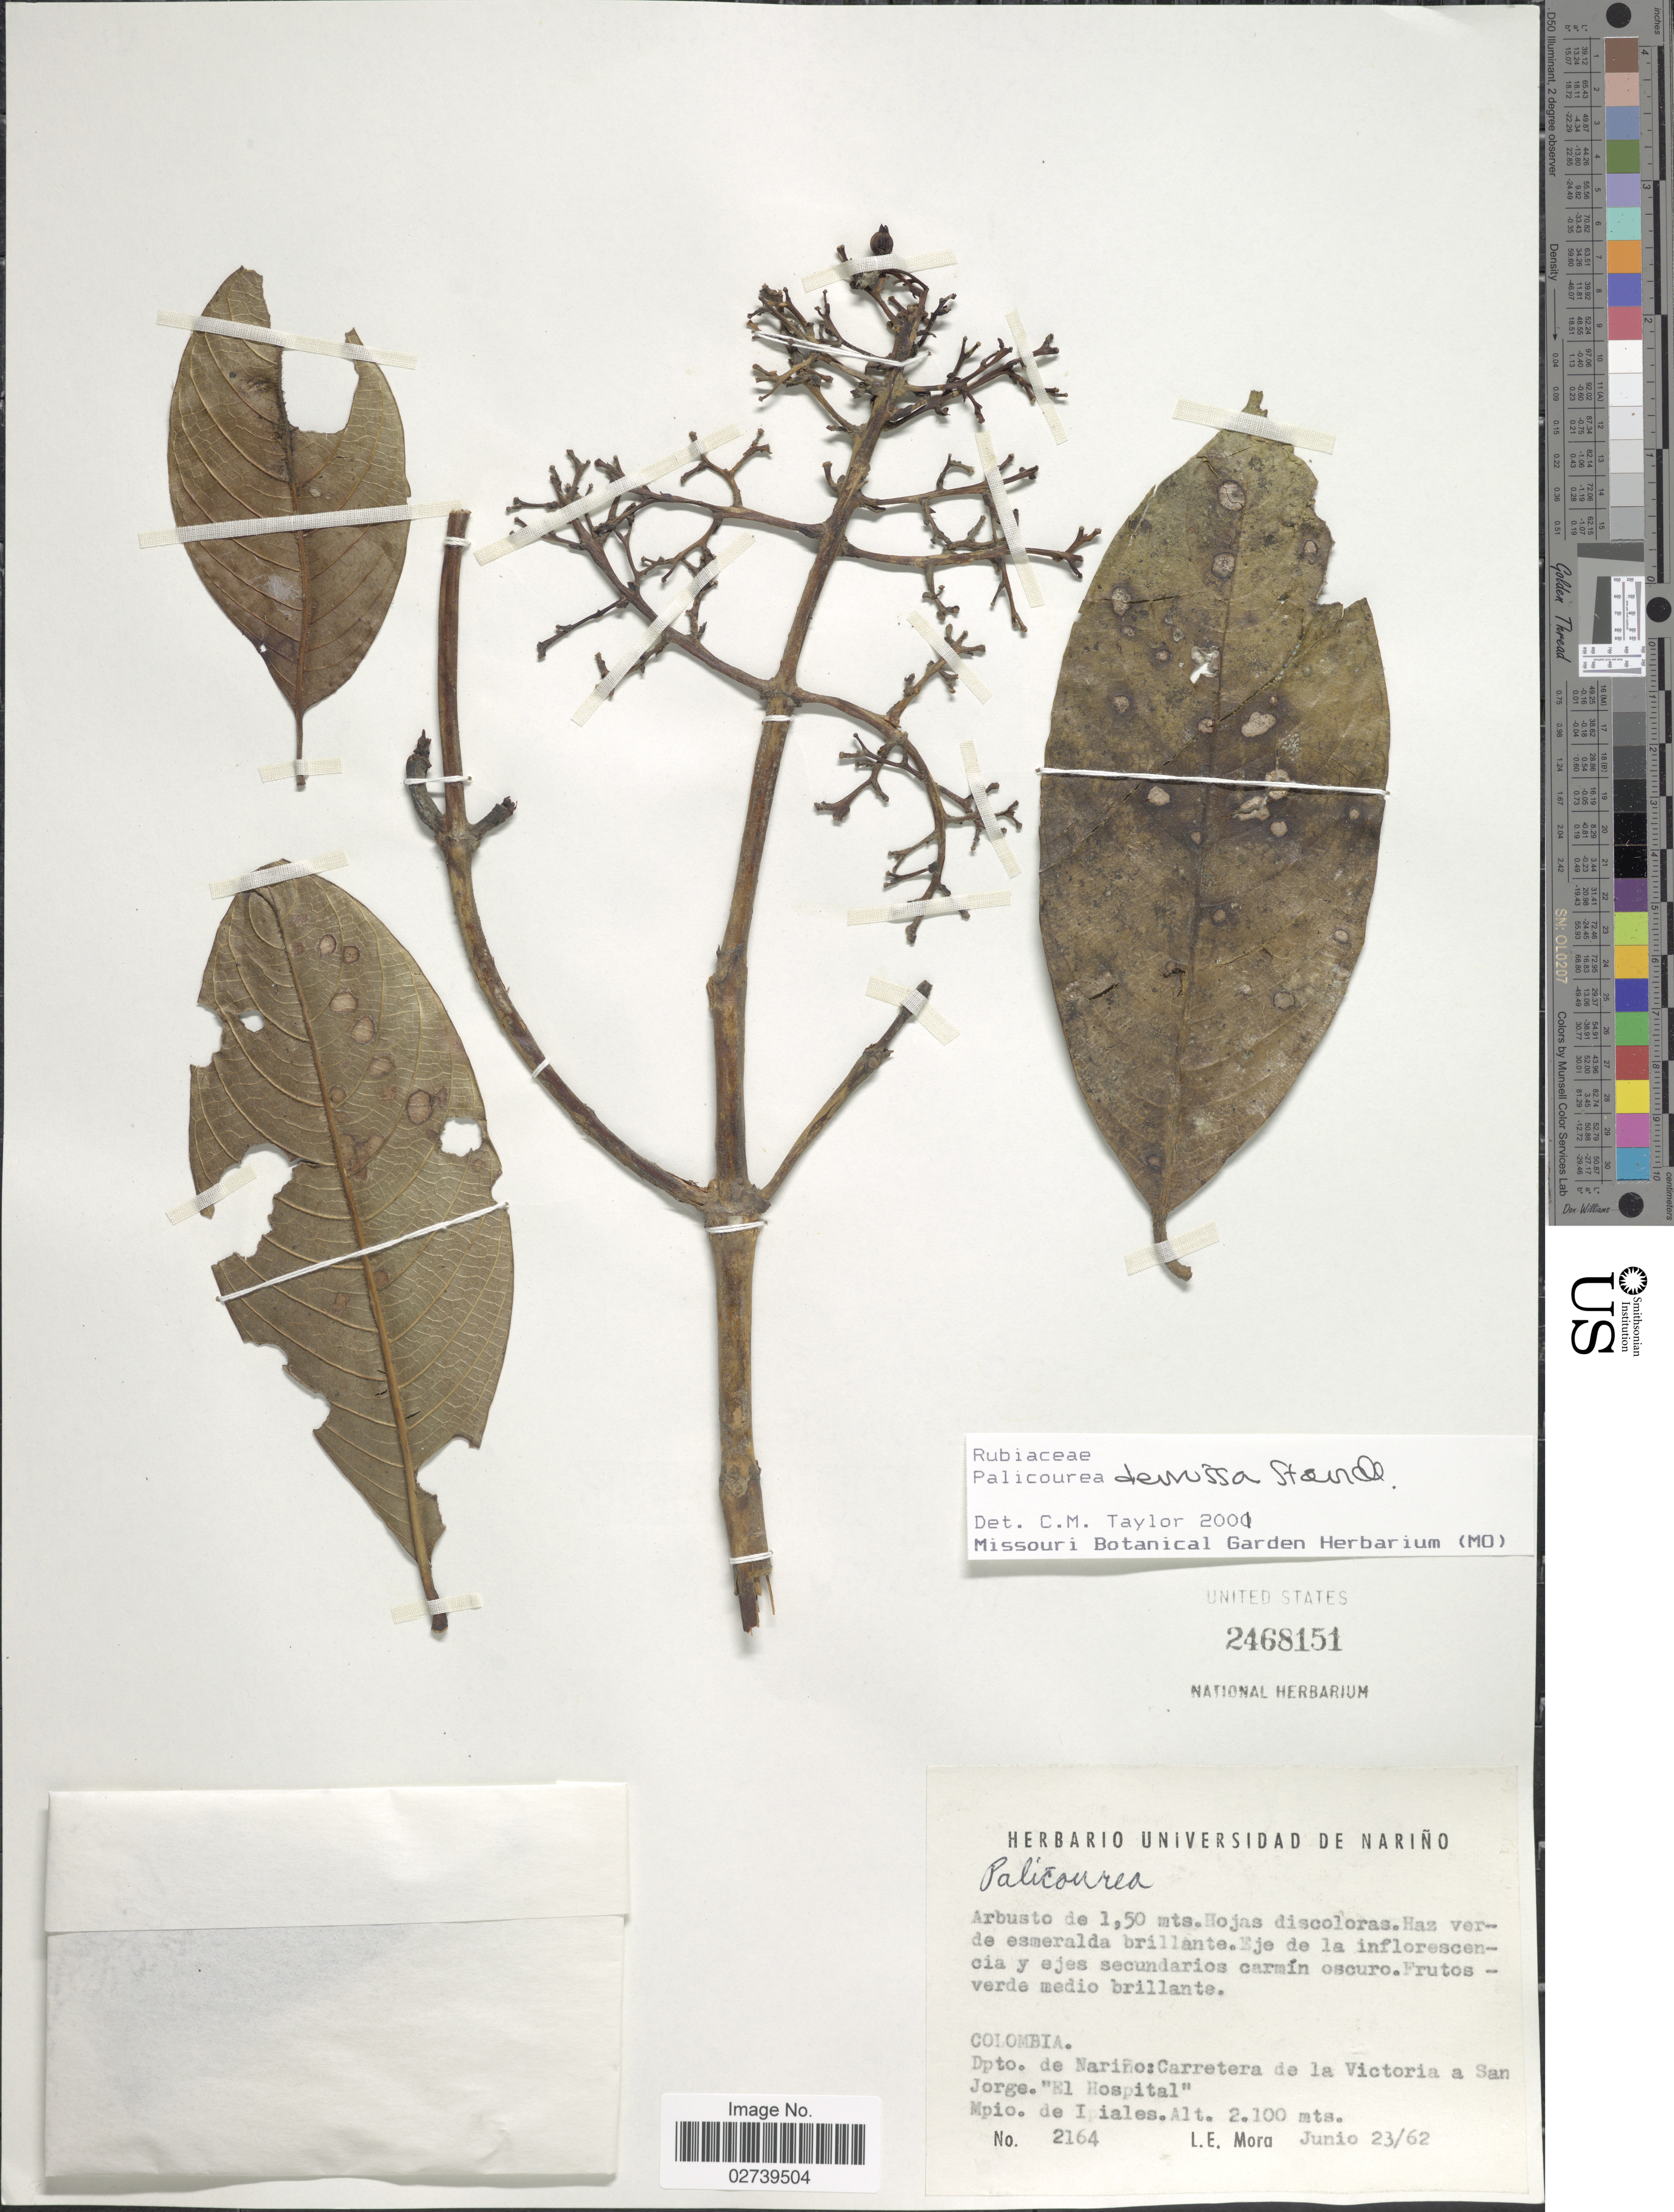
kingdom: Plantae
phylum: Tracheophyta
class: Magnoliopsida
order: Gentianales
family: Rubiaceae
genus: Palicourea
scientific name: Palicourea demissa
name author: Standl.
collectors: L. Mora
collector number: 2164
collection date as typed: Transcribed d/m/y: 23/6/62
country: Colombia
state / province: Nariño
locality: Carretera de la Victoria a San Jorge, "El Hospital", Mpio. de Ipiales.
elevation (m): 2100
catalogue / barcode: US 2468151